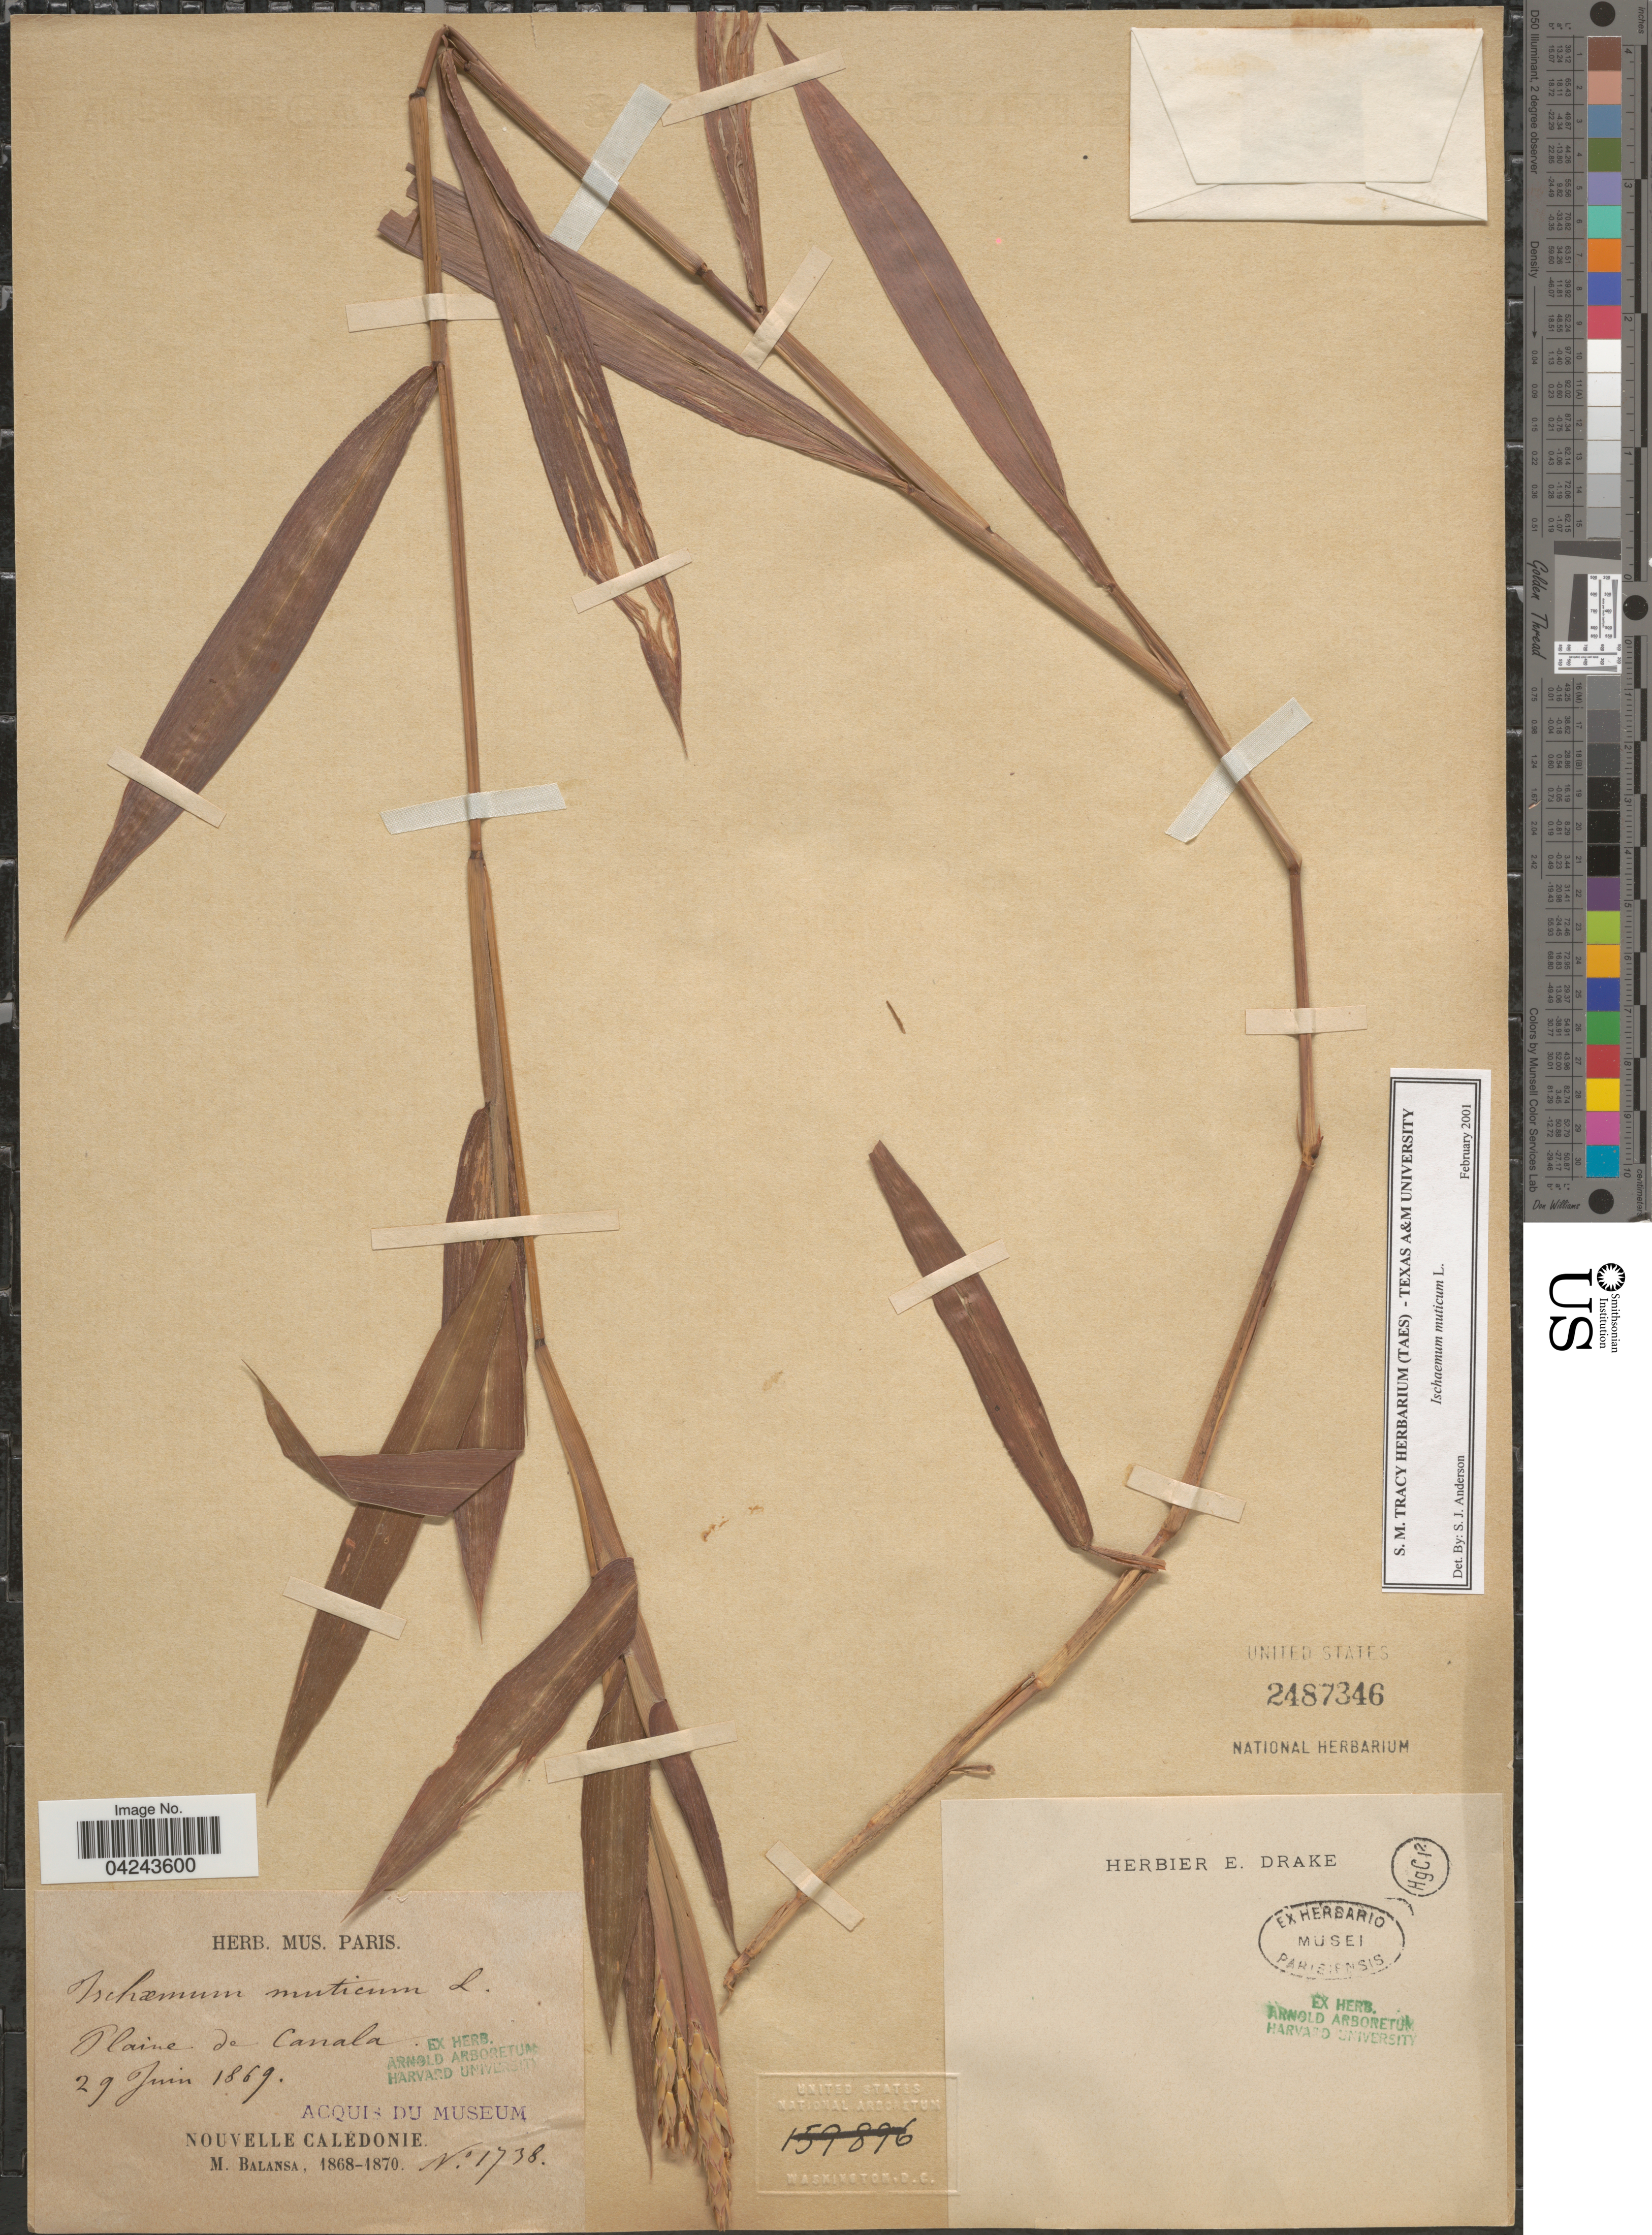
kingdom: Plantae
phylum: Tracheophyta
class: Liliopsida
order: Poales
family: Poaceae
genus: Ischaemum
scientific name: Ischaemum muticum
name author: L.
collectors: B. Balansa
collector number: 1738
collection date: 1869-06-29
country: New Caledonia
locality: Plaine de Canala. Nouvelle Calédonie.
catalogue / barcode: US 2487346